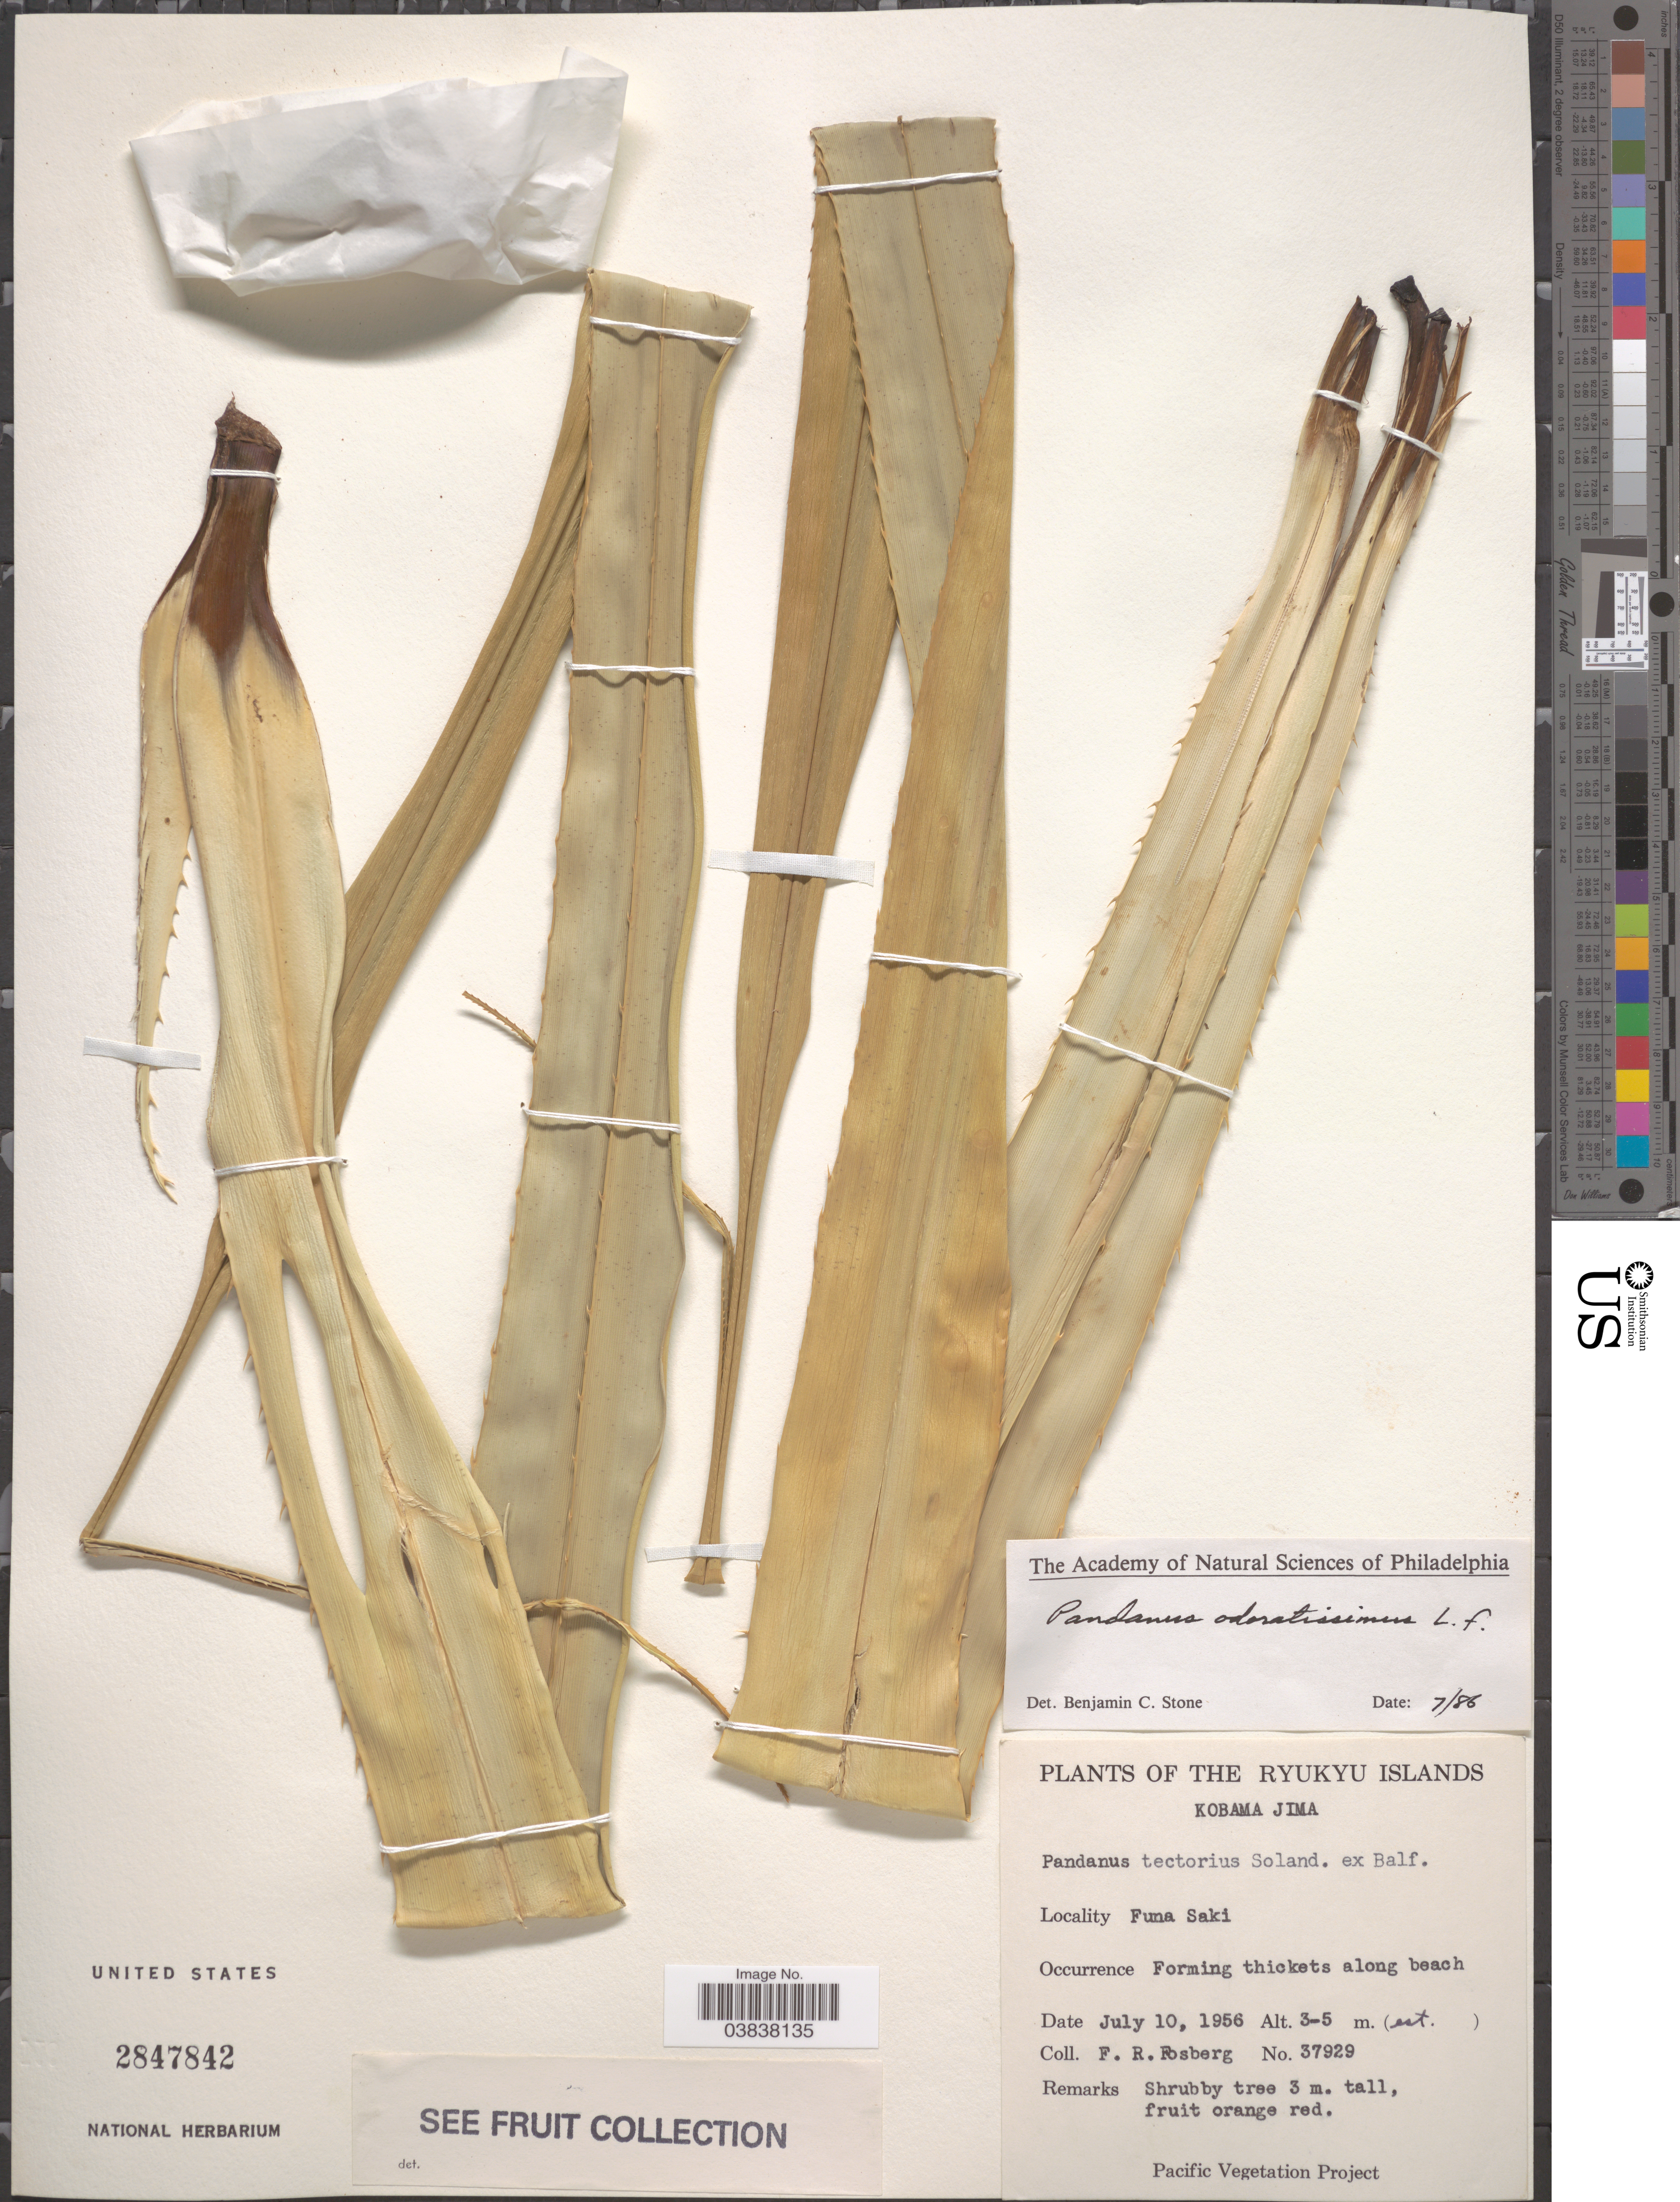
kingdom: Plantae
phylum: Tracheophyta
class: Liliopsida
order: Pandanales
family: Pandanaceae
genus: Pandanus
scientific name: Pandanus odoratissimus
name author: L. f.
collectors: F. R. Fosberg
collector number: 37929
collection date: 1956-07-10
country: Japan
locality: The Ryukyu Islands. Kobama Jima. Funa Saki. Forming thickets along beach.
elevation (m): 3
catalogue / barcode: US 2847842